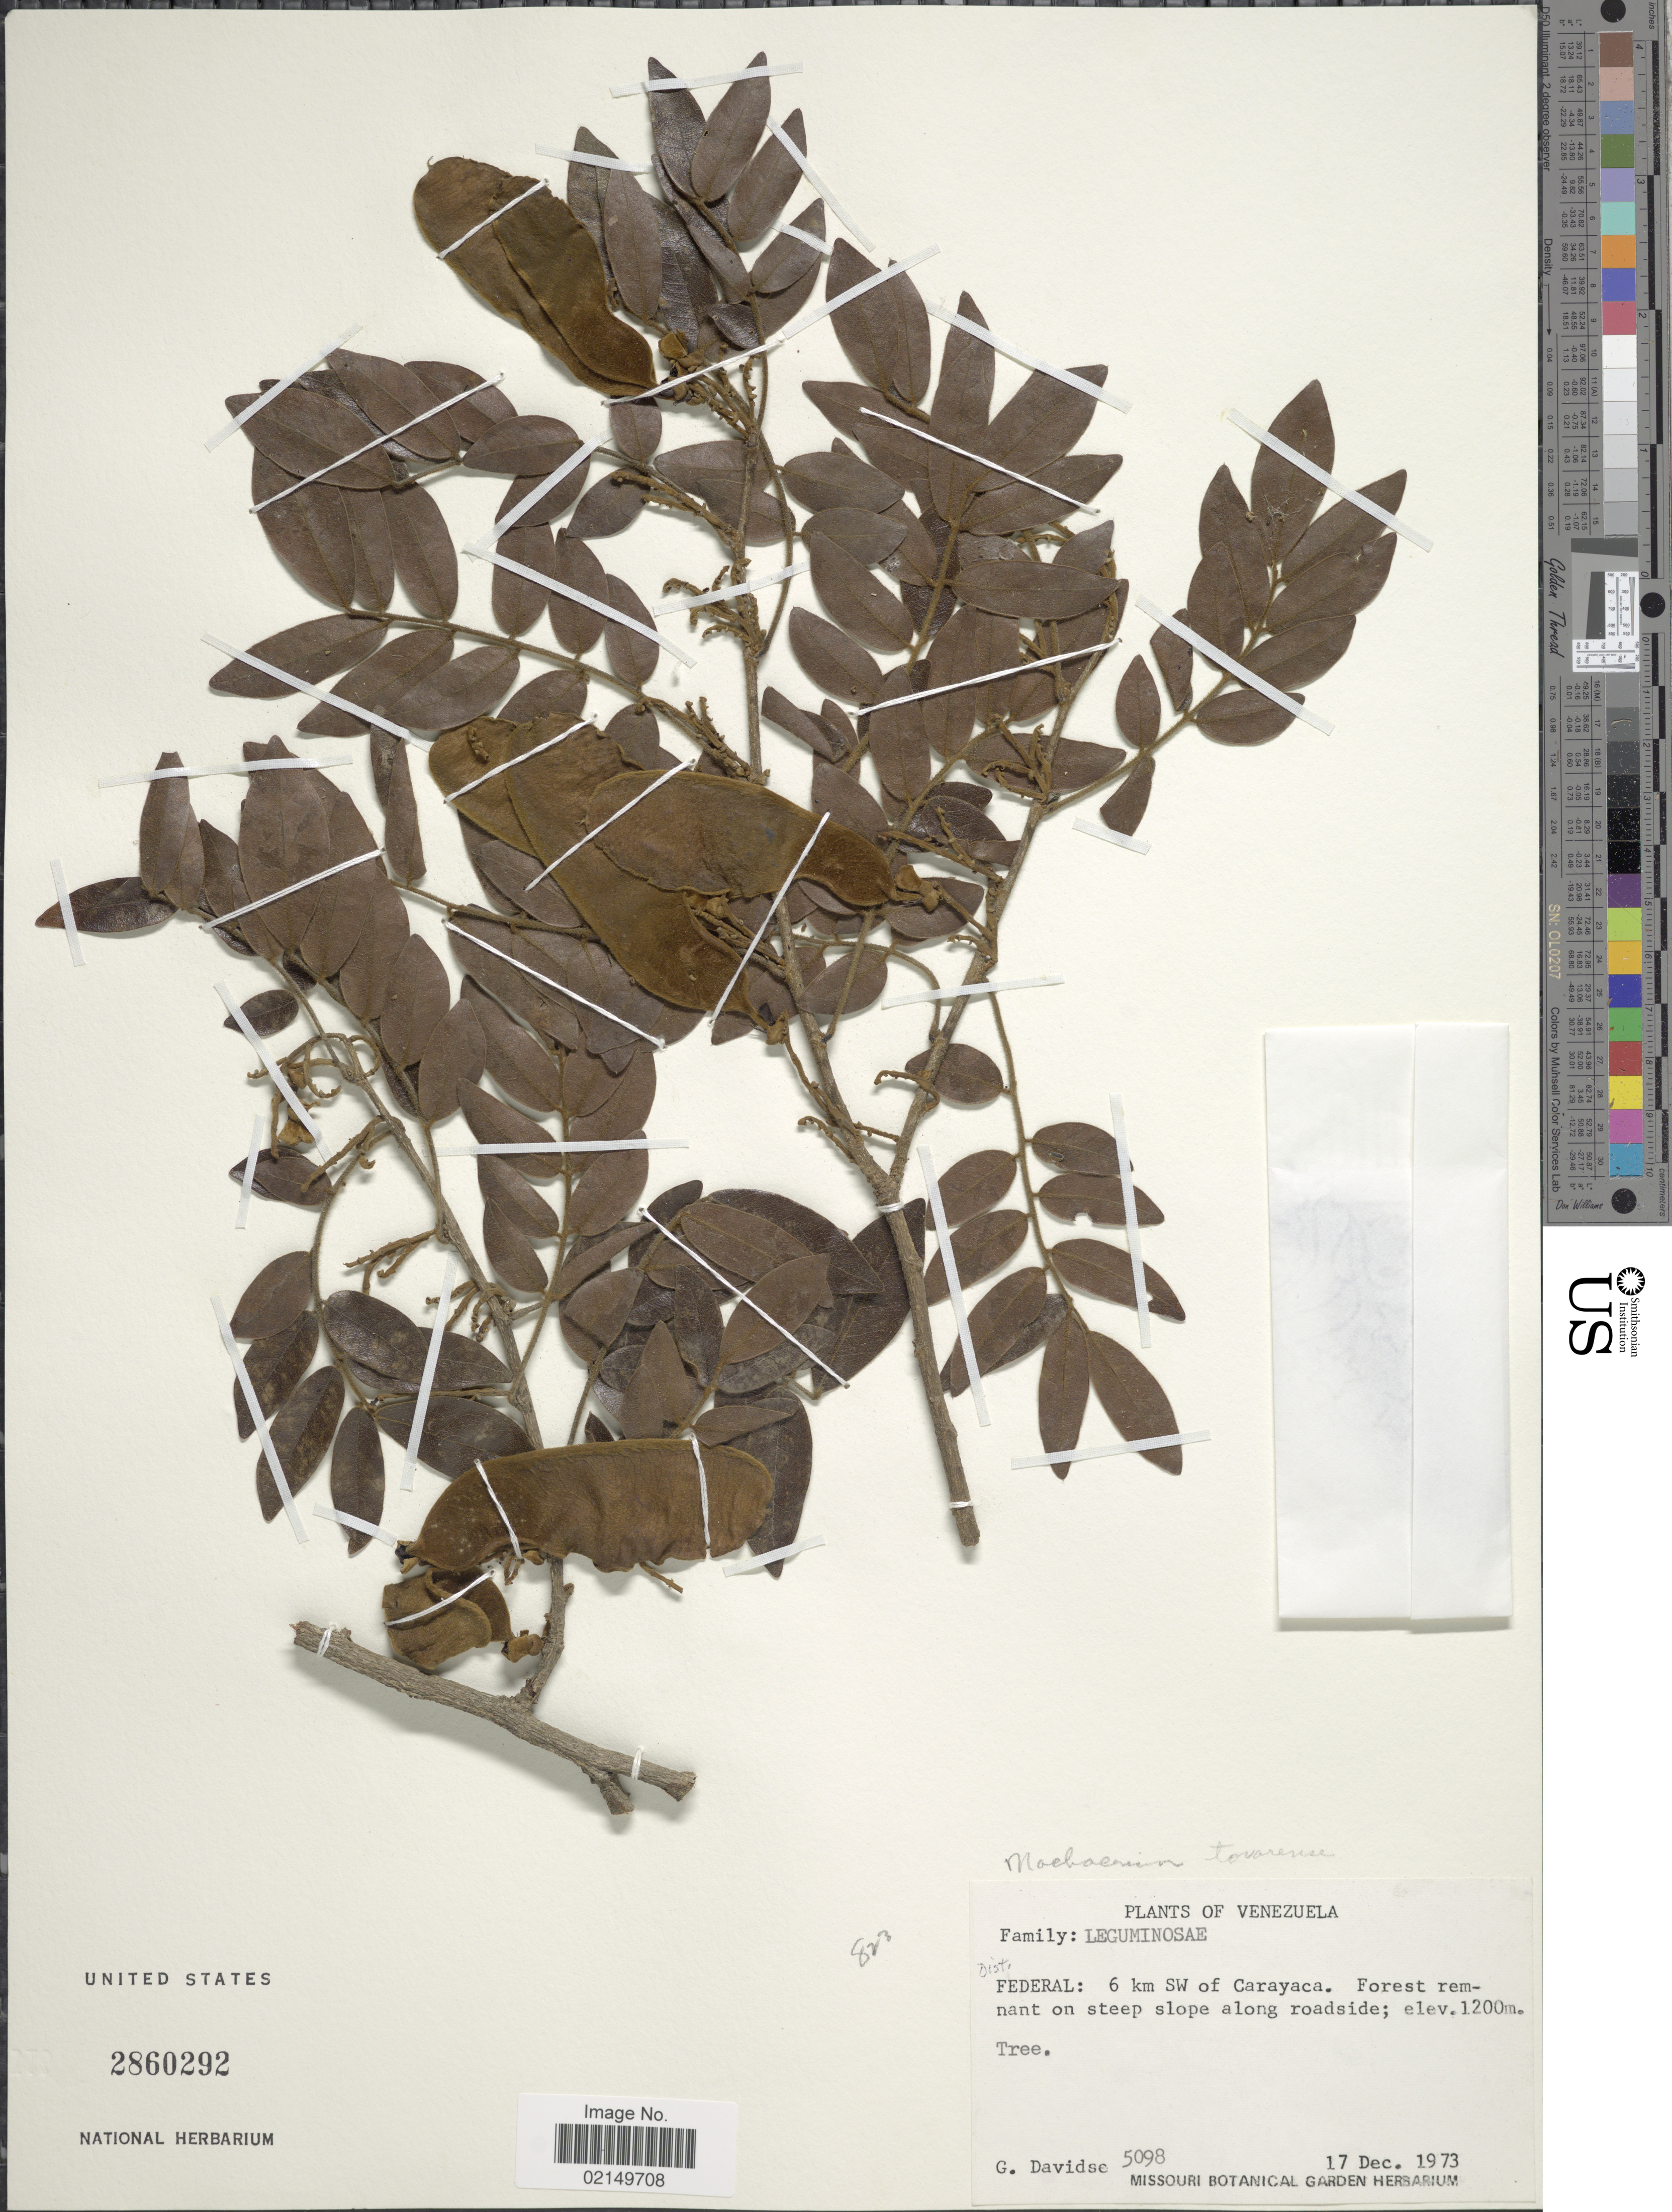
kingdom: Plantae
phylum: Tracheophyta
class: Magnoliopsida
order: Fabales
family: Fabaceae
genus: Machaerium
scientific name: Machaerium tovarense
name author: Pittier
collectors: G. Davidse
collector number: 5098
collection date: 1973-12-17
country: Venezuela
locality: Federal: 6 km SW of Carayaca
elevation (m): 1200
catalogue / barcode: US 2860292